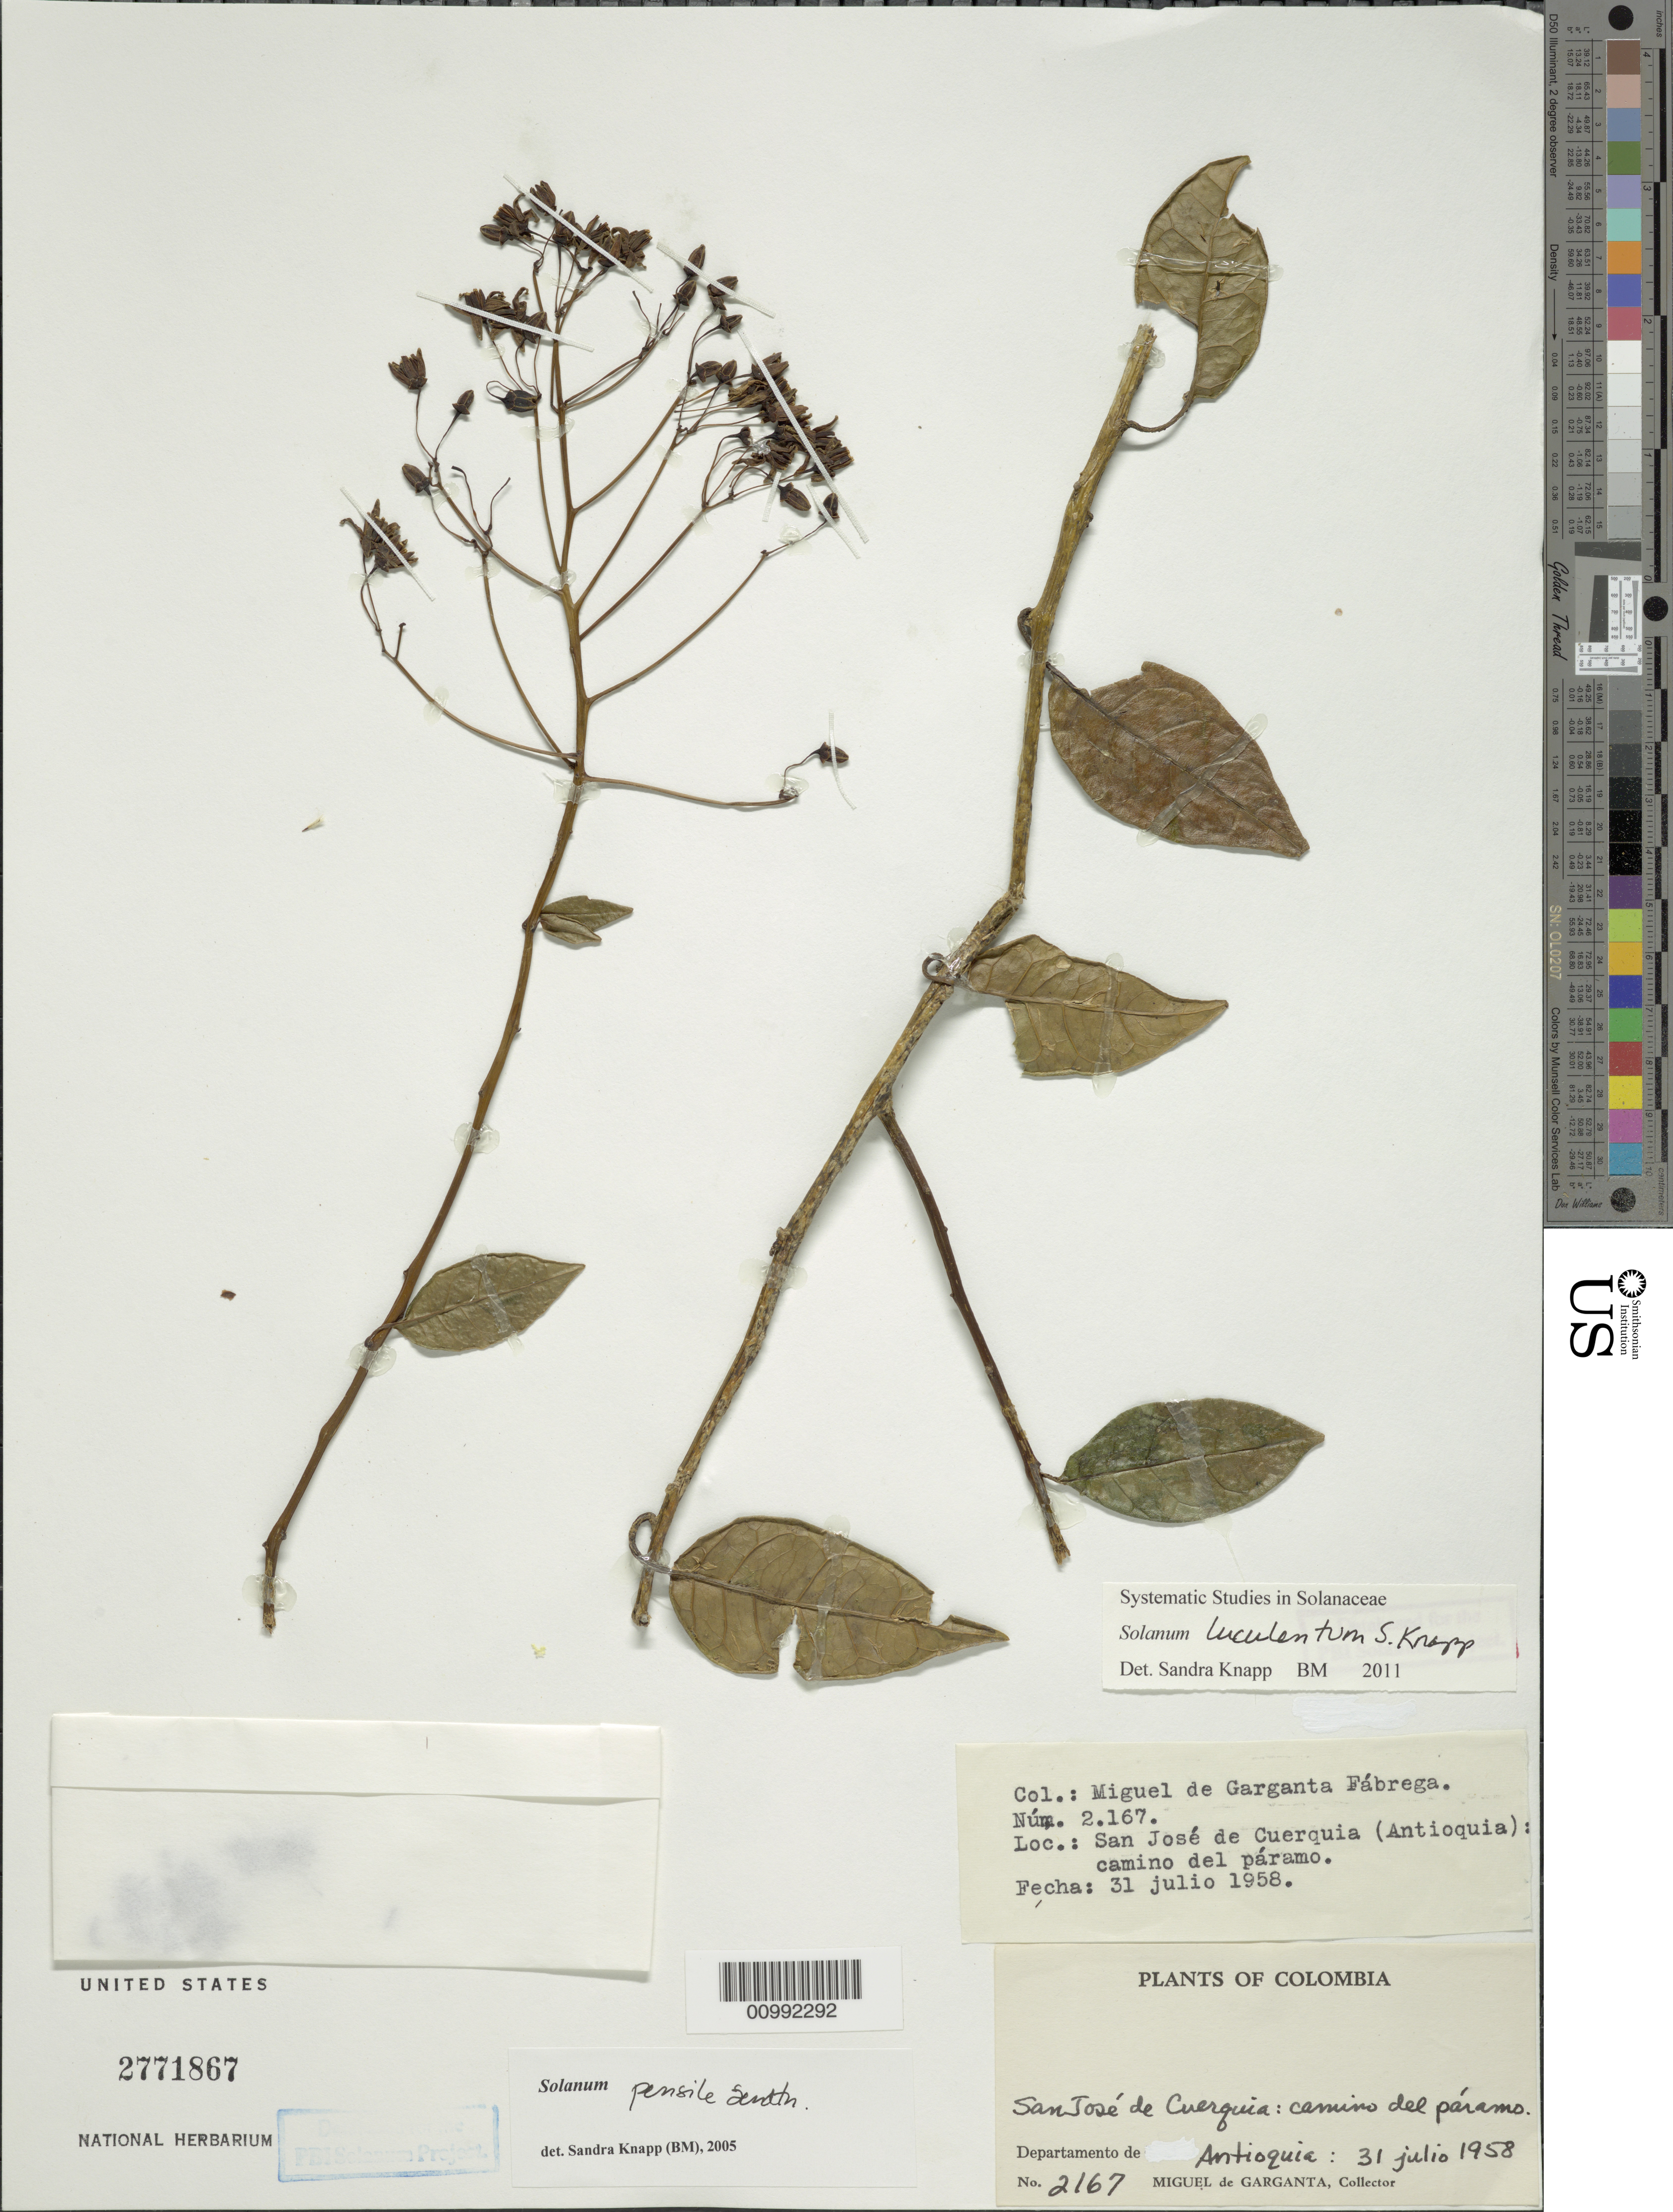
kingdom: Plantae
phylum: Tracheophyta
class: Magnoliopsida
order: Solanales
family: Solanaceae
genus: Solanum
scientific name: Solanum luculentum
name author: S. Knapp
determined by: Knapp, S. D.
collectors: M. Garganta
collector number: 2167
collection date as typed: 31 Jul 1958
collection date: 1958-07-31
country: Colombia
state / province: Antioquia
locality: camino del páramo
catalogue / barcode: US 2771867